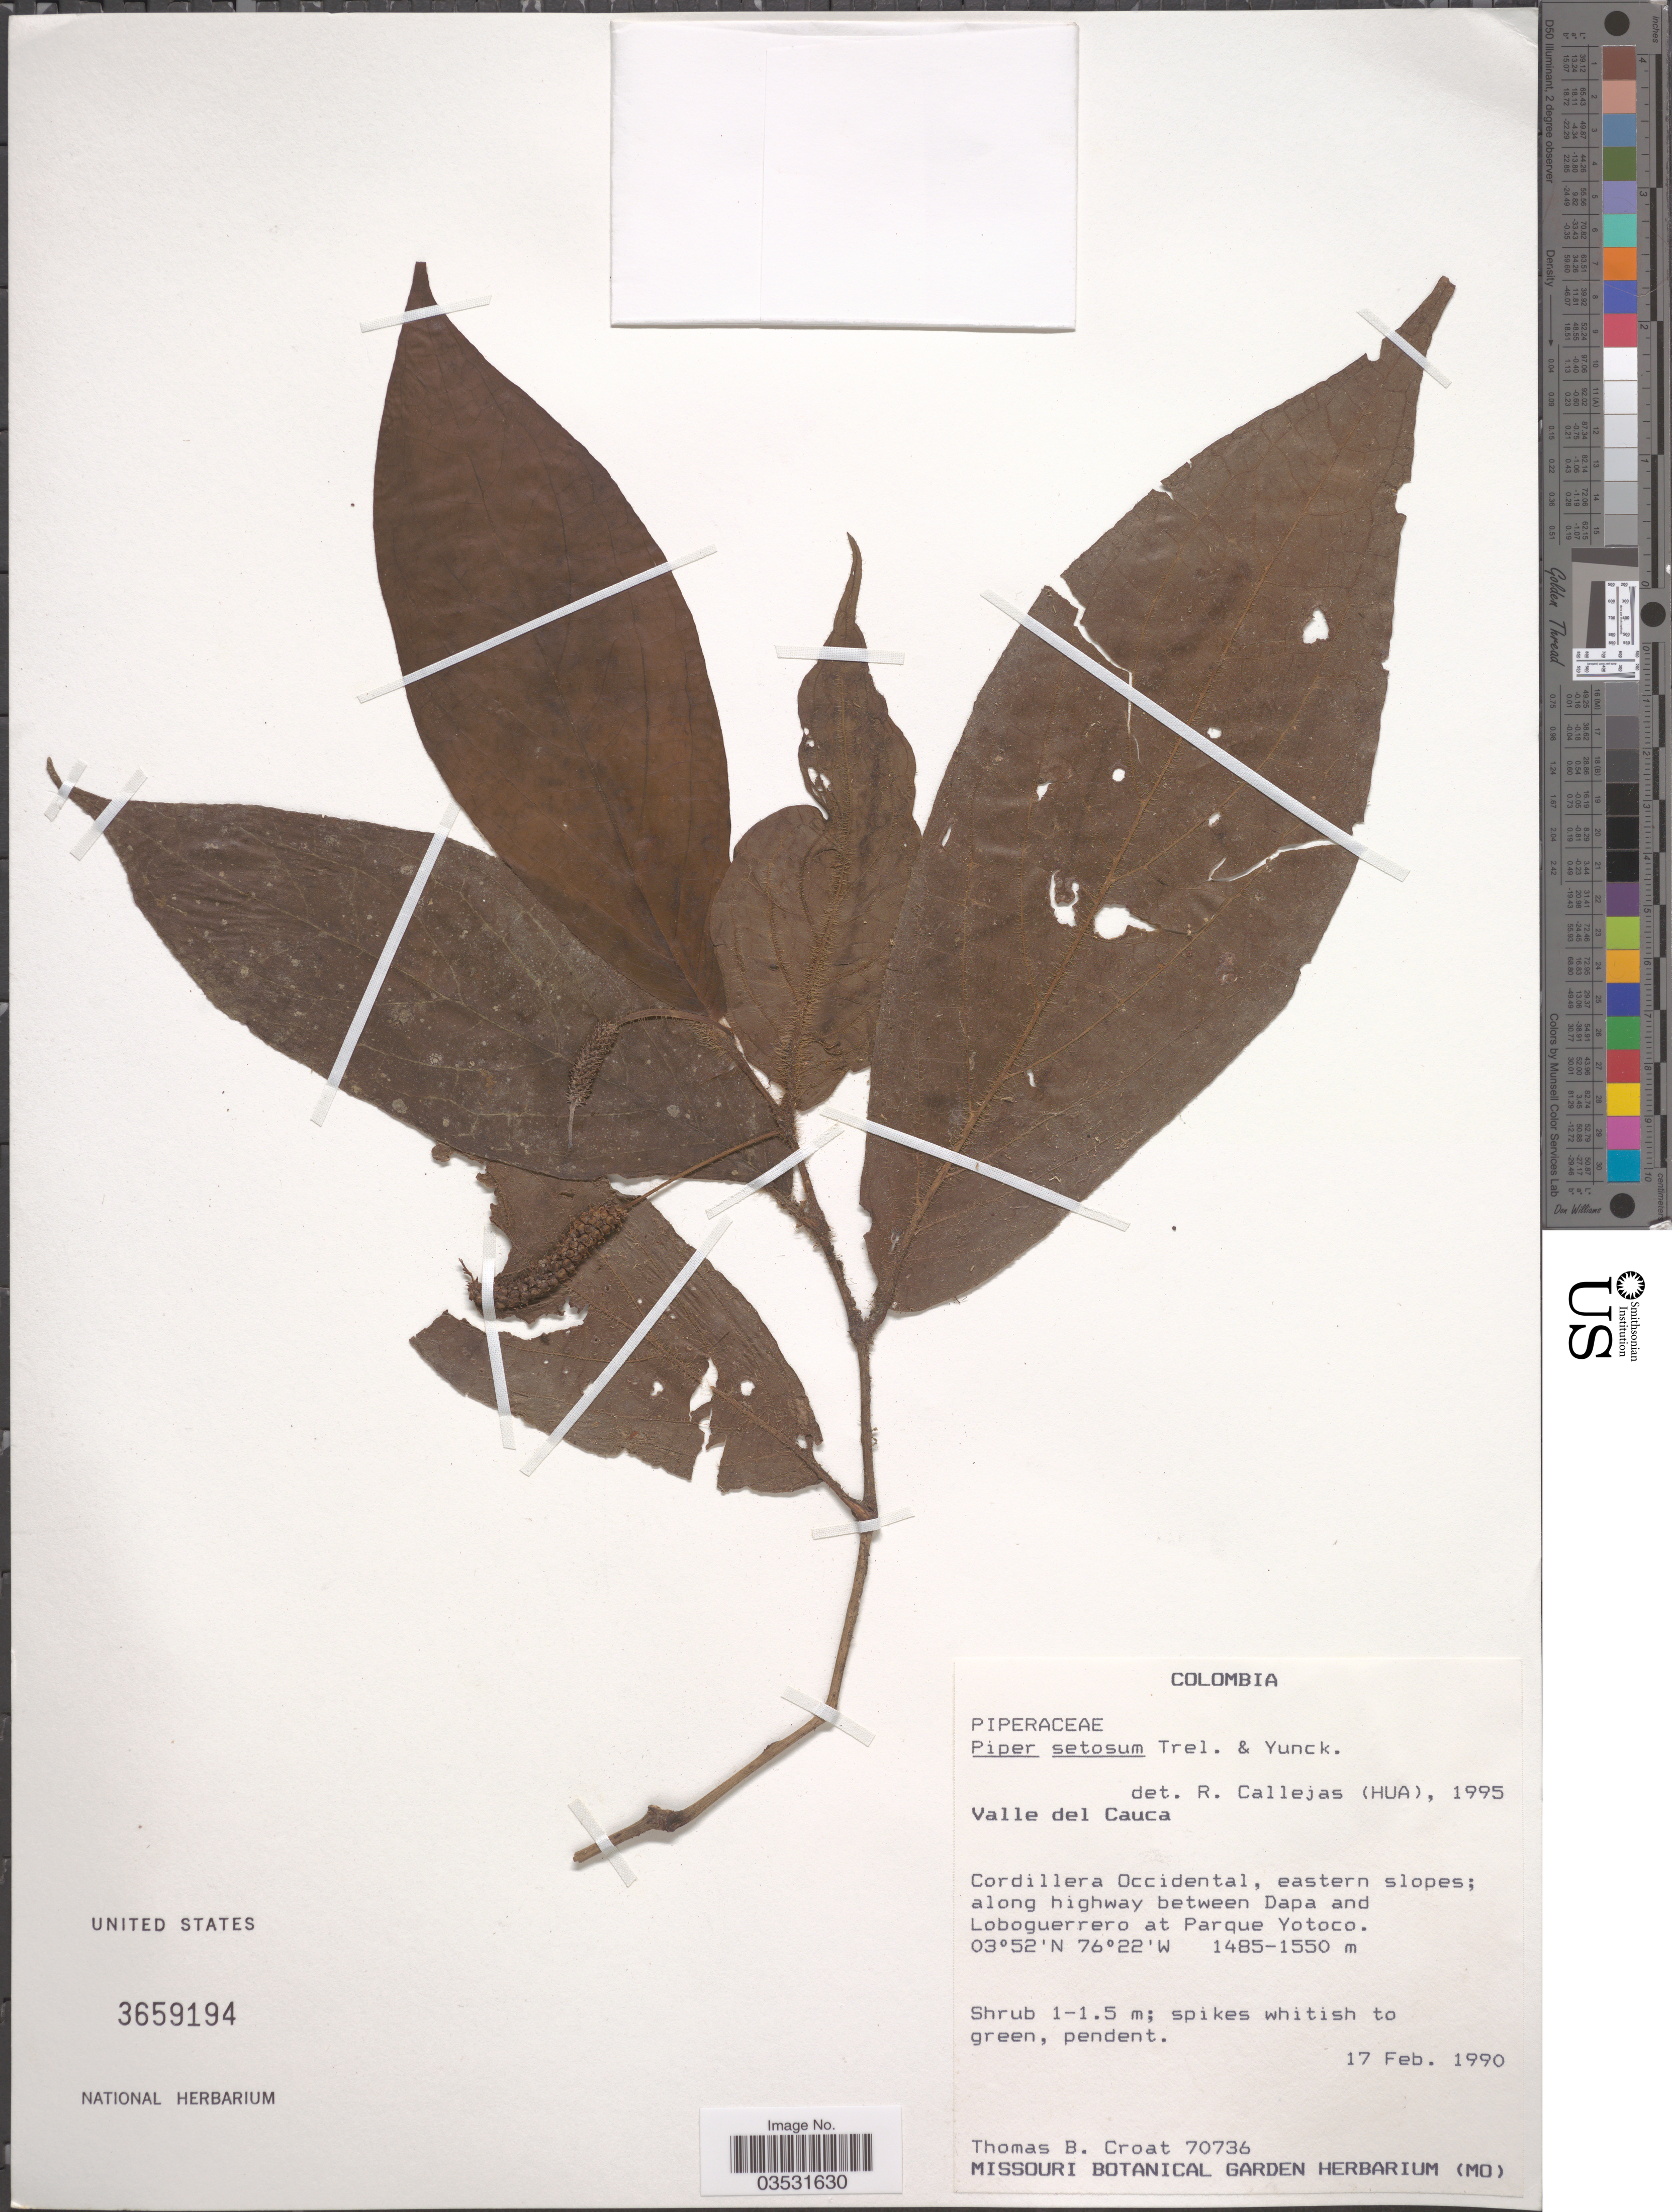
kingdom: Plantae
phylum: Tracheophyta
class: Magnoliopsida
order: Piperales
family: Piperaceae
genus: Piper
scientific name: Piper setosum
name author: Trel. & Yunck.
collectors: T. B. Croat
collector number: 70736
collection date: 1990-02-17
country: Colombia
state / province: Valle del Cauca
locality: Cordillera Occidental, eastern slopes; along highway between Dapa and Loboguerrero at Parque Yotoco.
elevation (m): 1485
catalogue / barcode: US 3659194